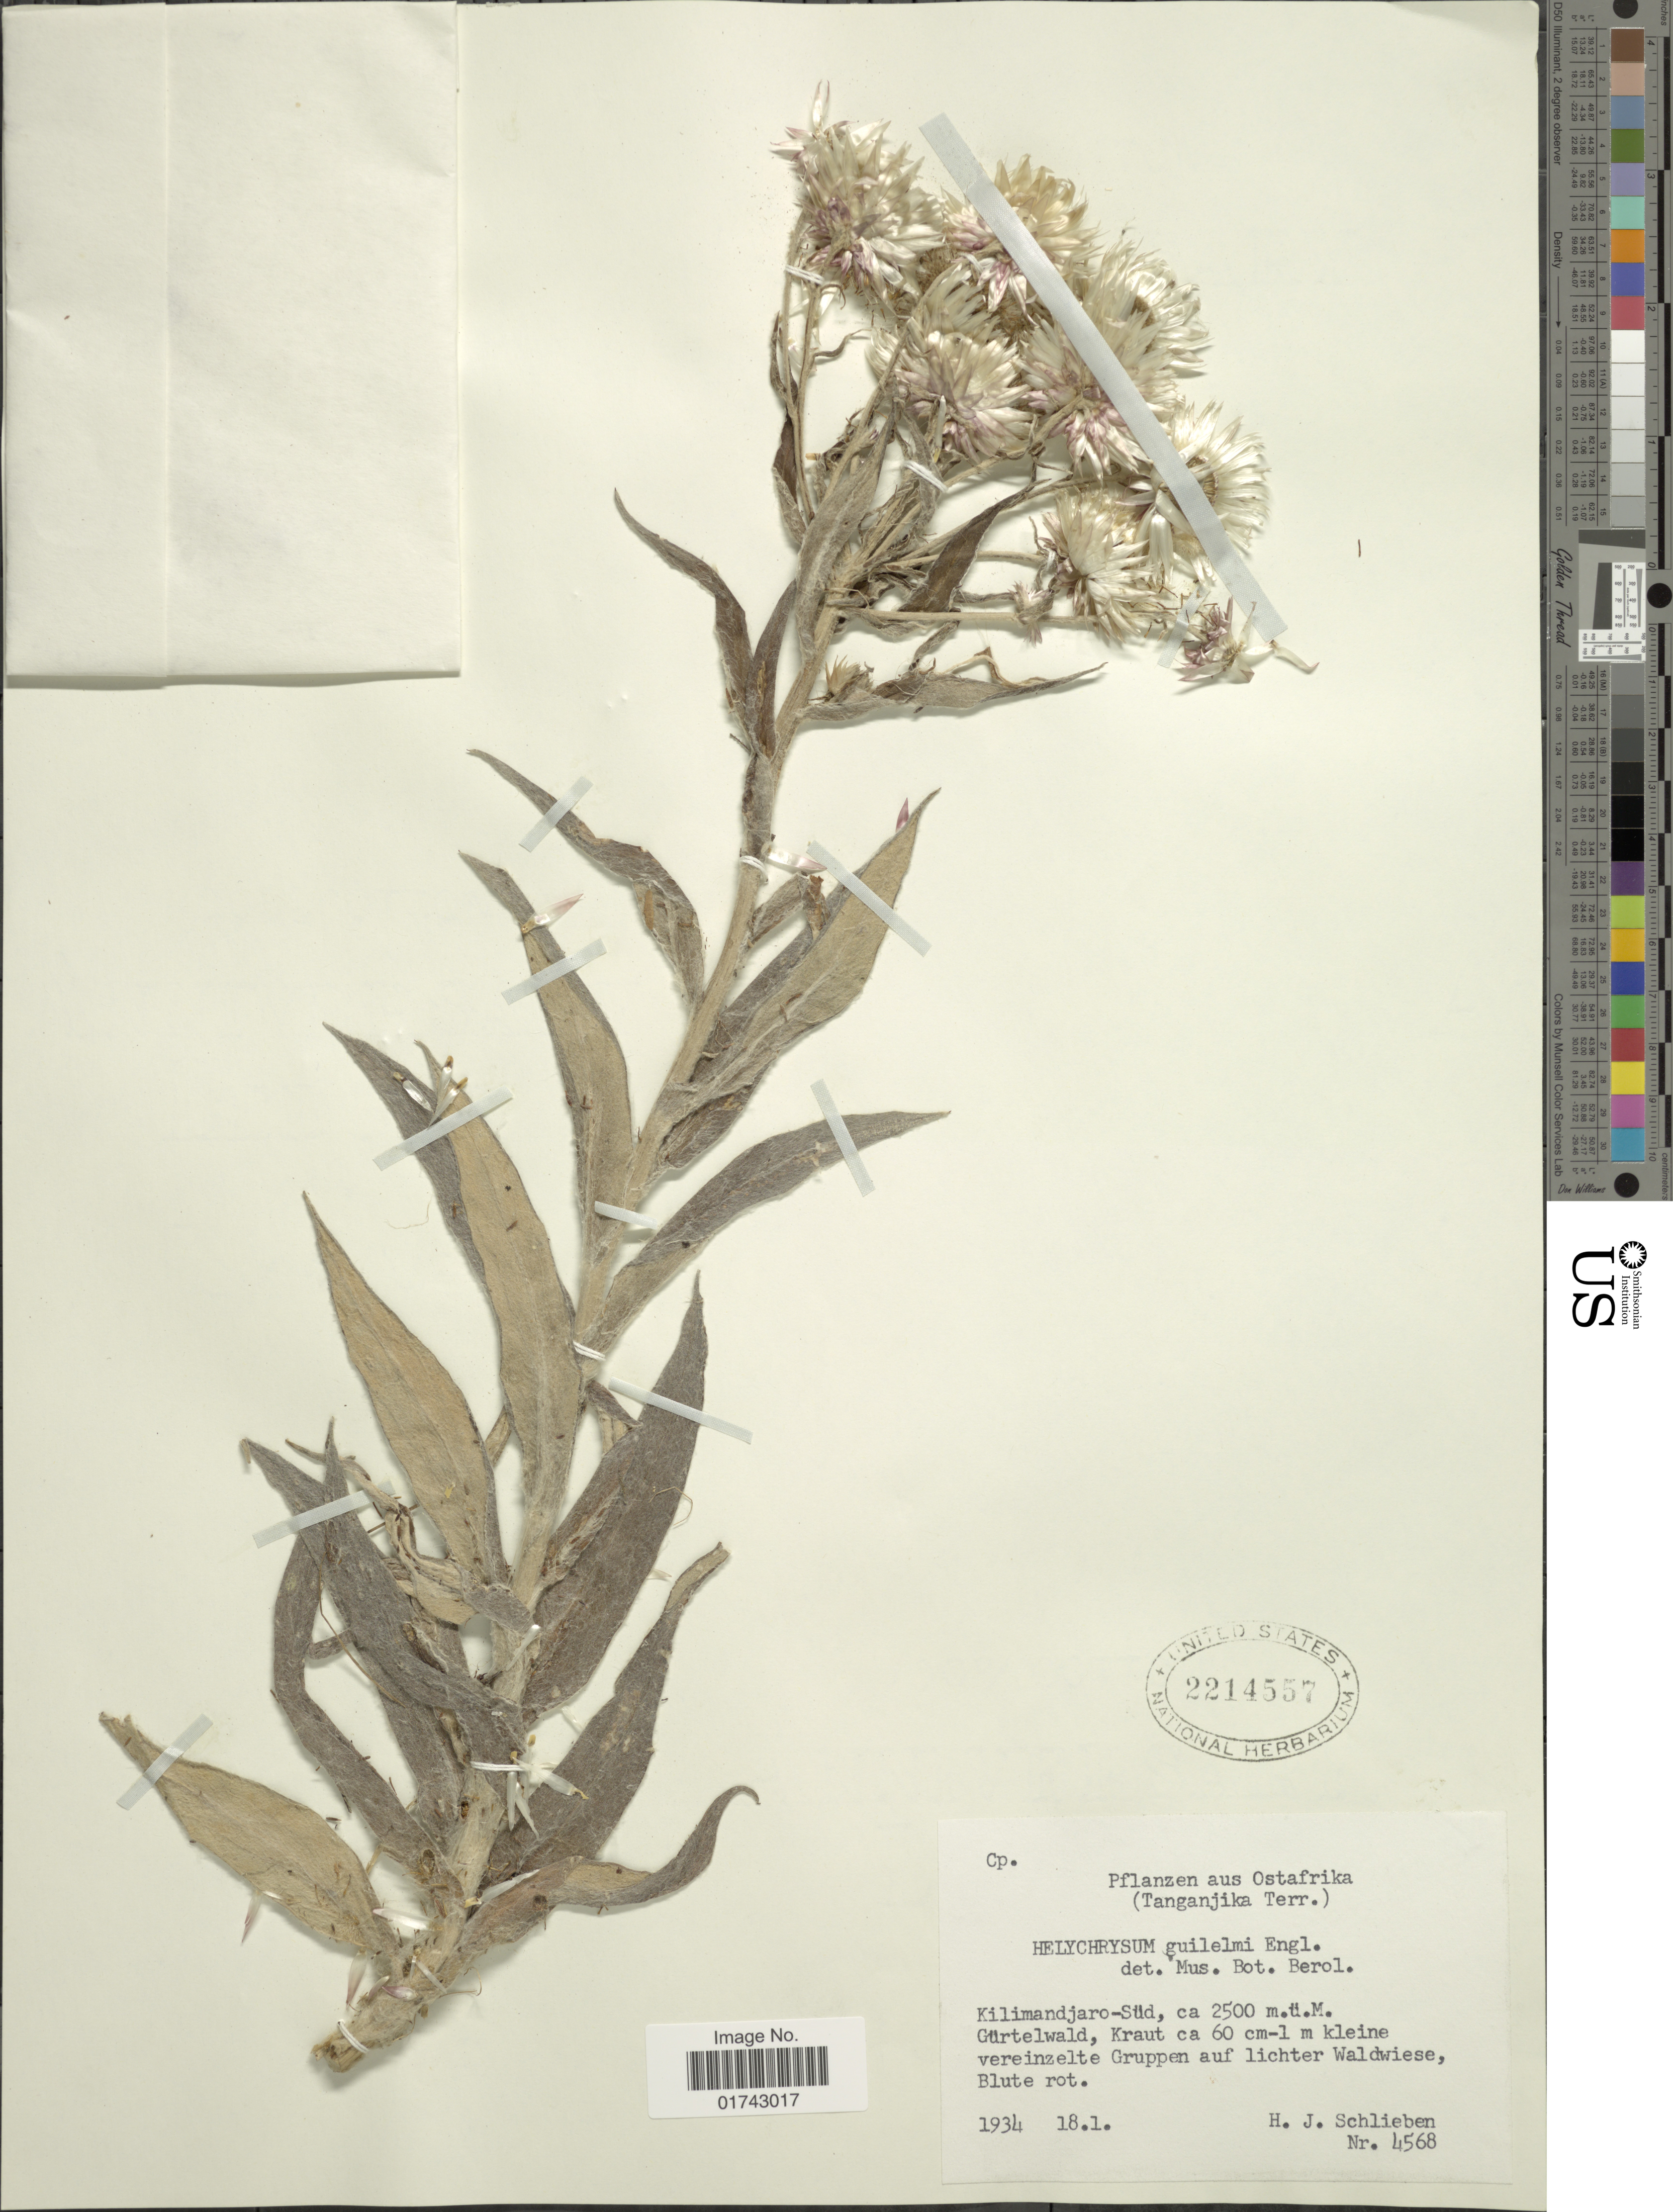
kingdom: Plantae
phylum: Tracheophyta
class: Magnoliopsida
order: Asterales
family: Asteraceae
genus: Helichrysum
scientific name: Helichrysum formosissimum var. guilelmii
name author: (Engl.) Mesfin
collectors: H. J. Schlieben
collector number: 4568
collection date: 1934-01-18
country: Tanzania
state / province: Kilimanjaro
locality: (Tanganjika Terr.), Kilimandjaro-Sud, Gurtewald, Kraut 60 cm-1m kleine vereinzelte Gruppen auf lichter Waldwiese Blute rot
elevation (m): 2500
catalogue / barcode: US 2214557